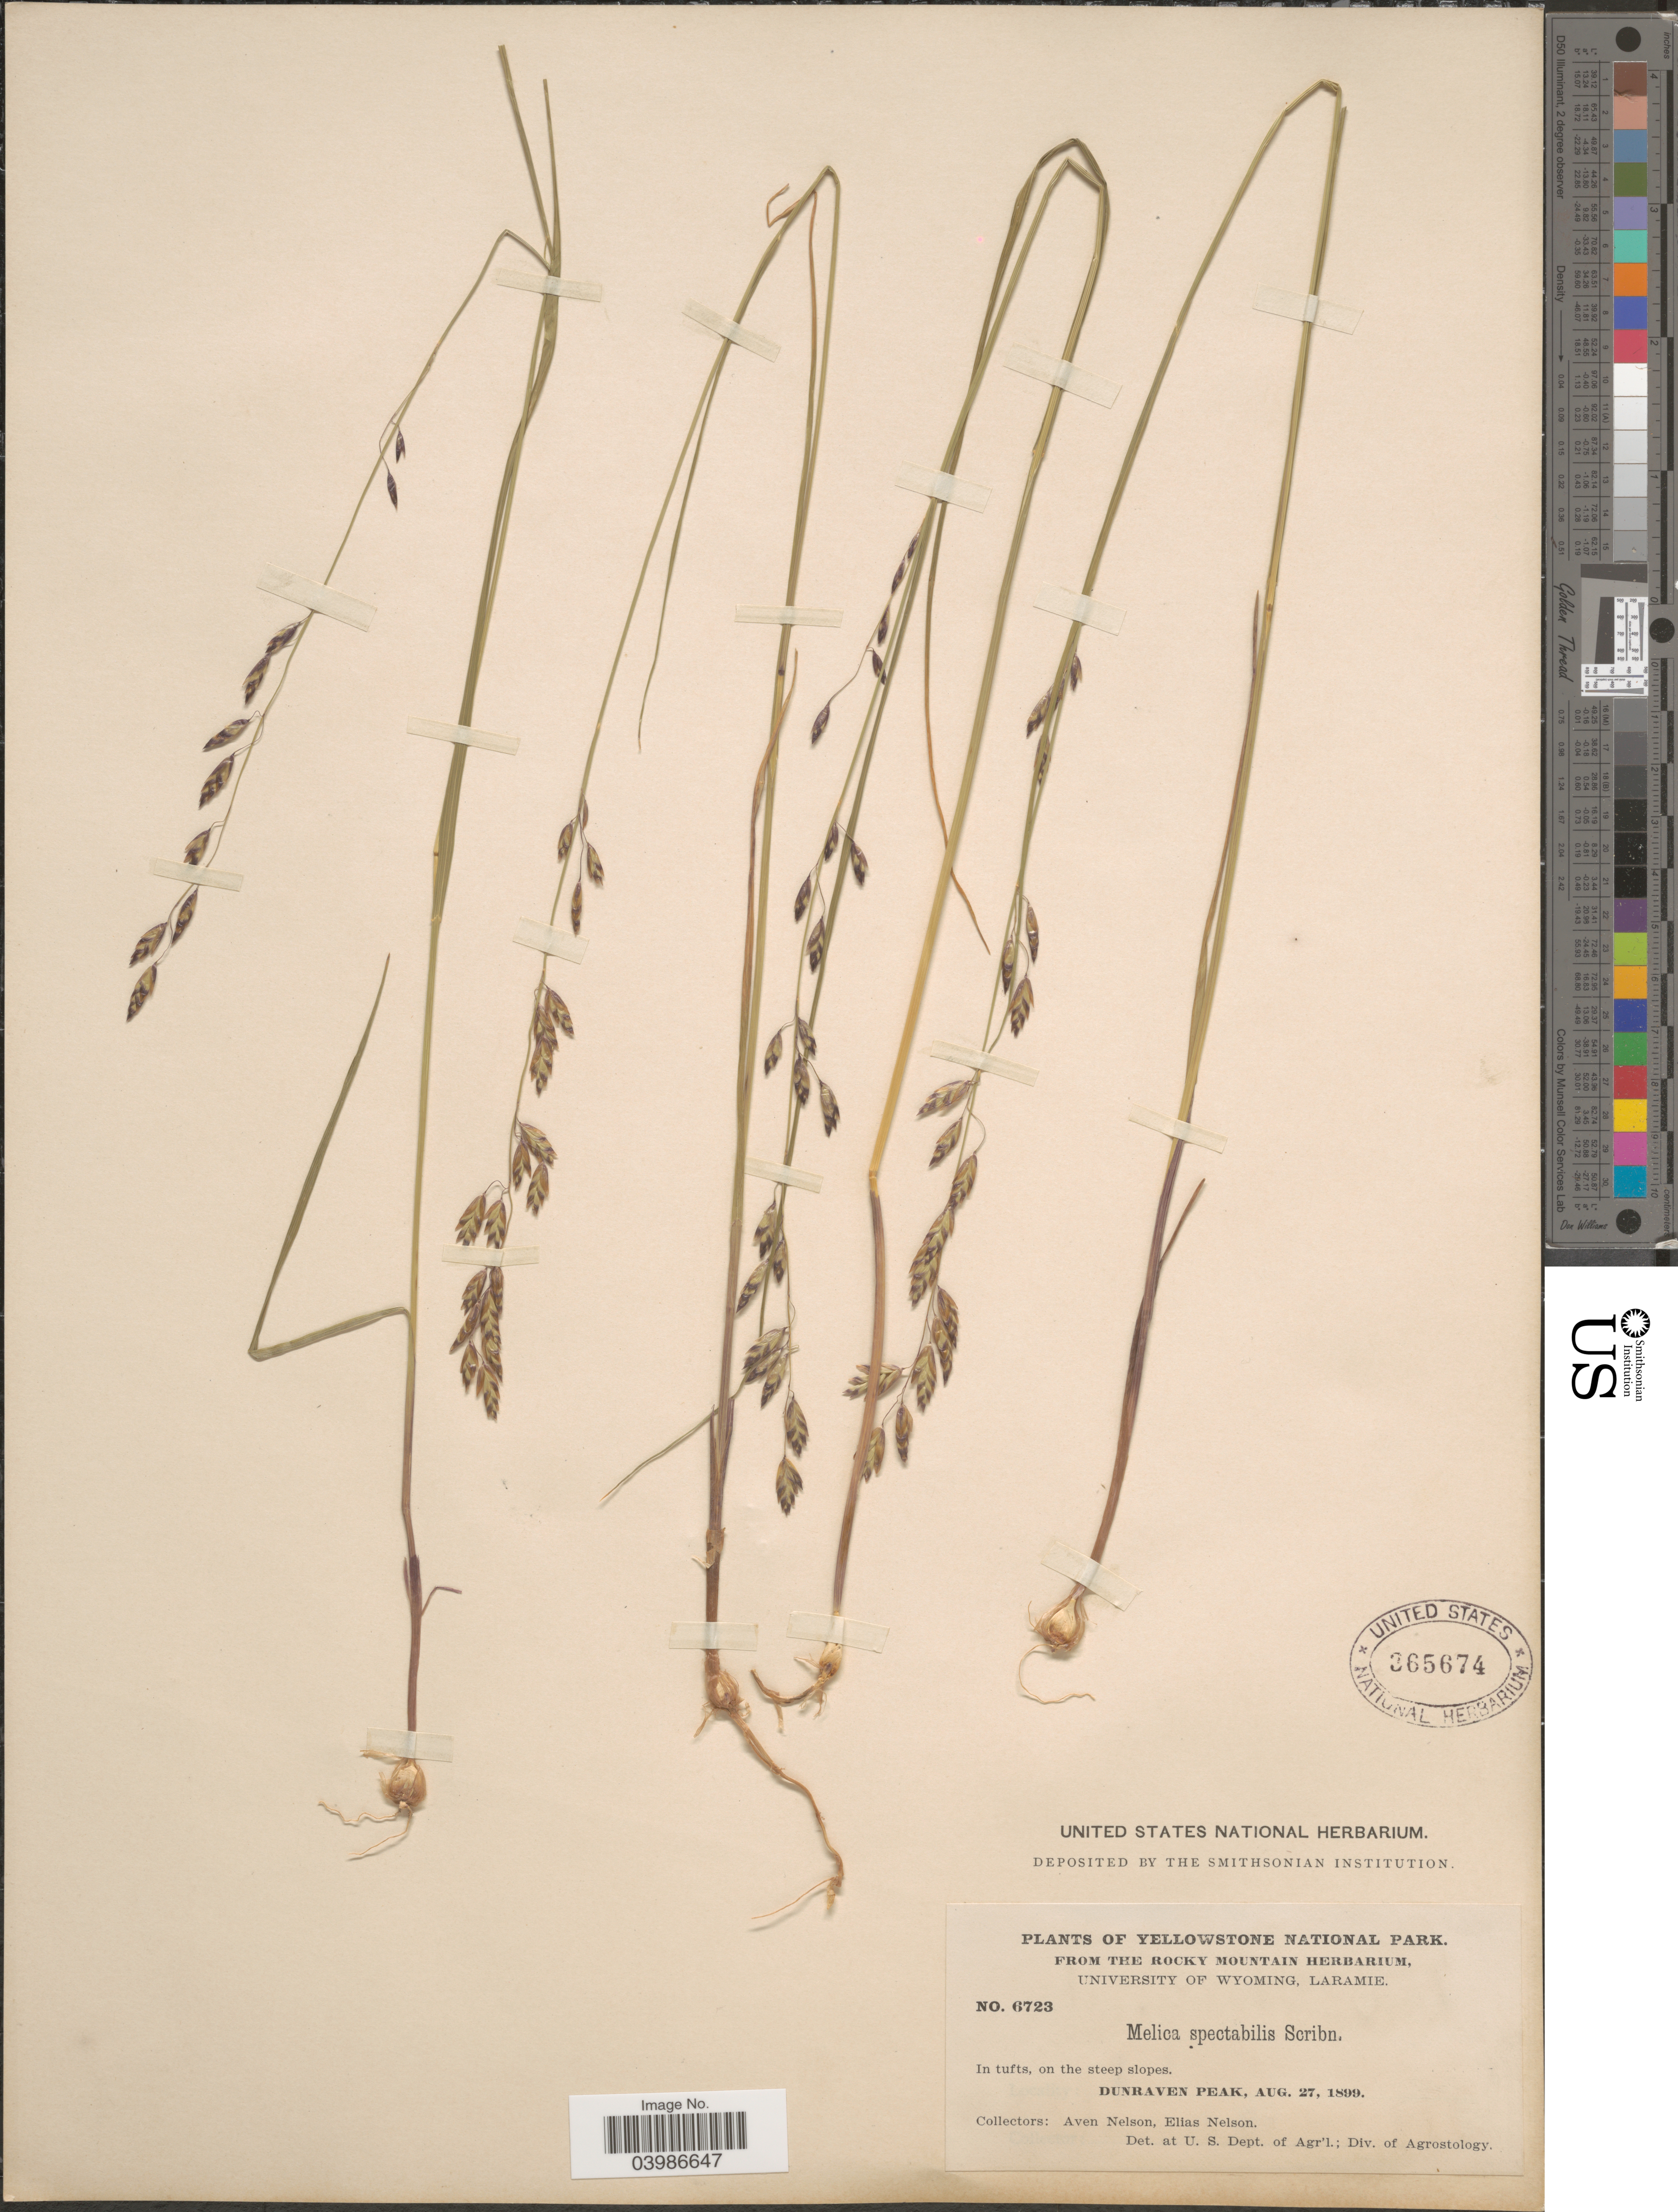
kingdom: Plantae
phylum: Tracheophyta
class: Liliopsida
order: Poales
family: Poaceae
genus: Melica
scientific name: Melica spectabilis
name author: Scribn.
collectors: A. Nelson & E. Nelson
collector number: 6723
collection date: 1899-08-27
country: United States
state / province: Wyoming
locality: Yellowstone National Park. Dunraven Park.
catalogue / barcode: US 365674